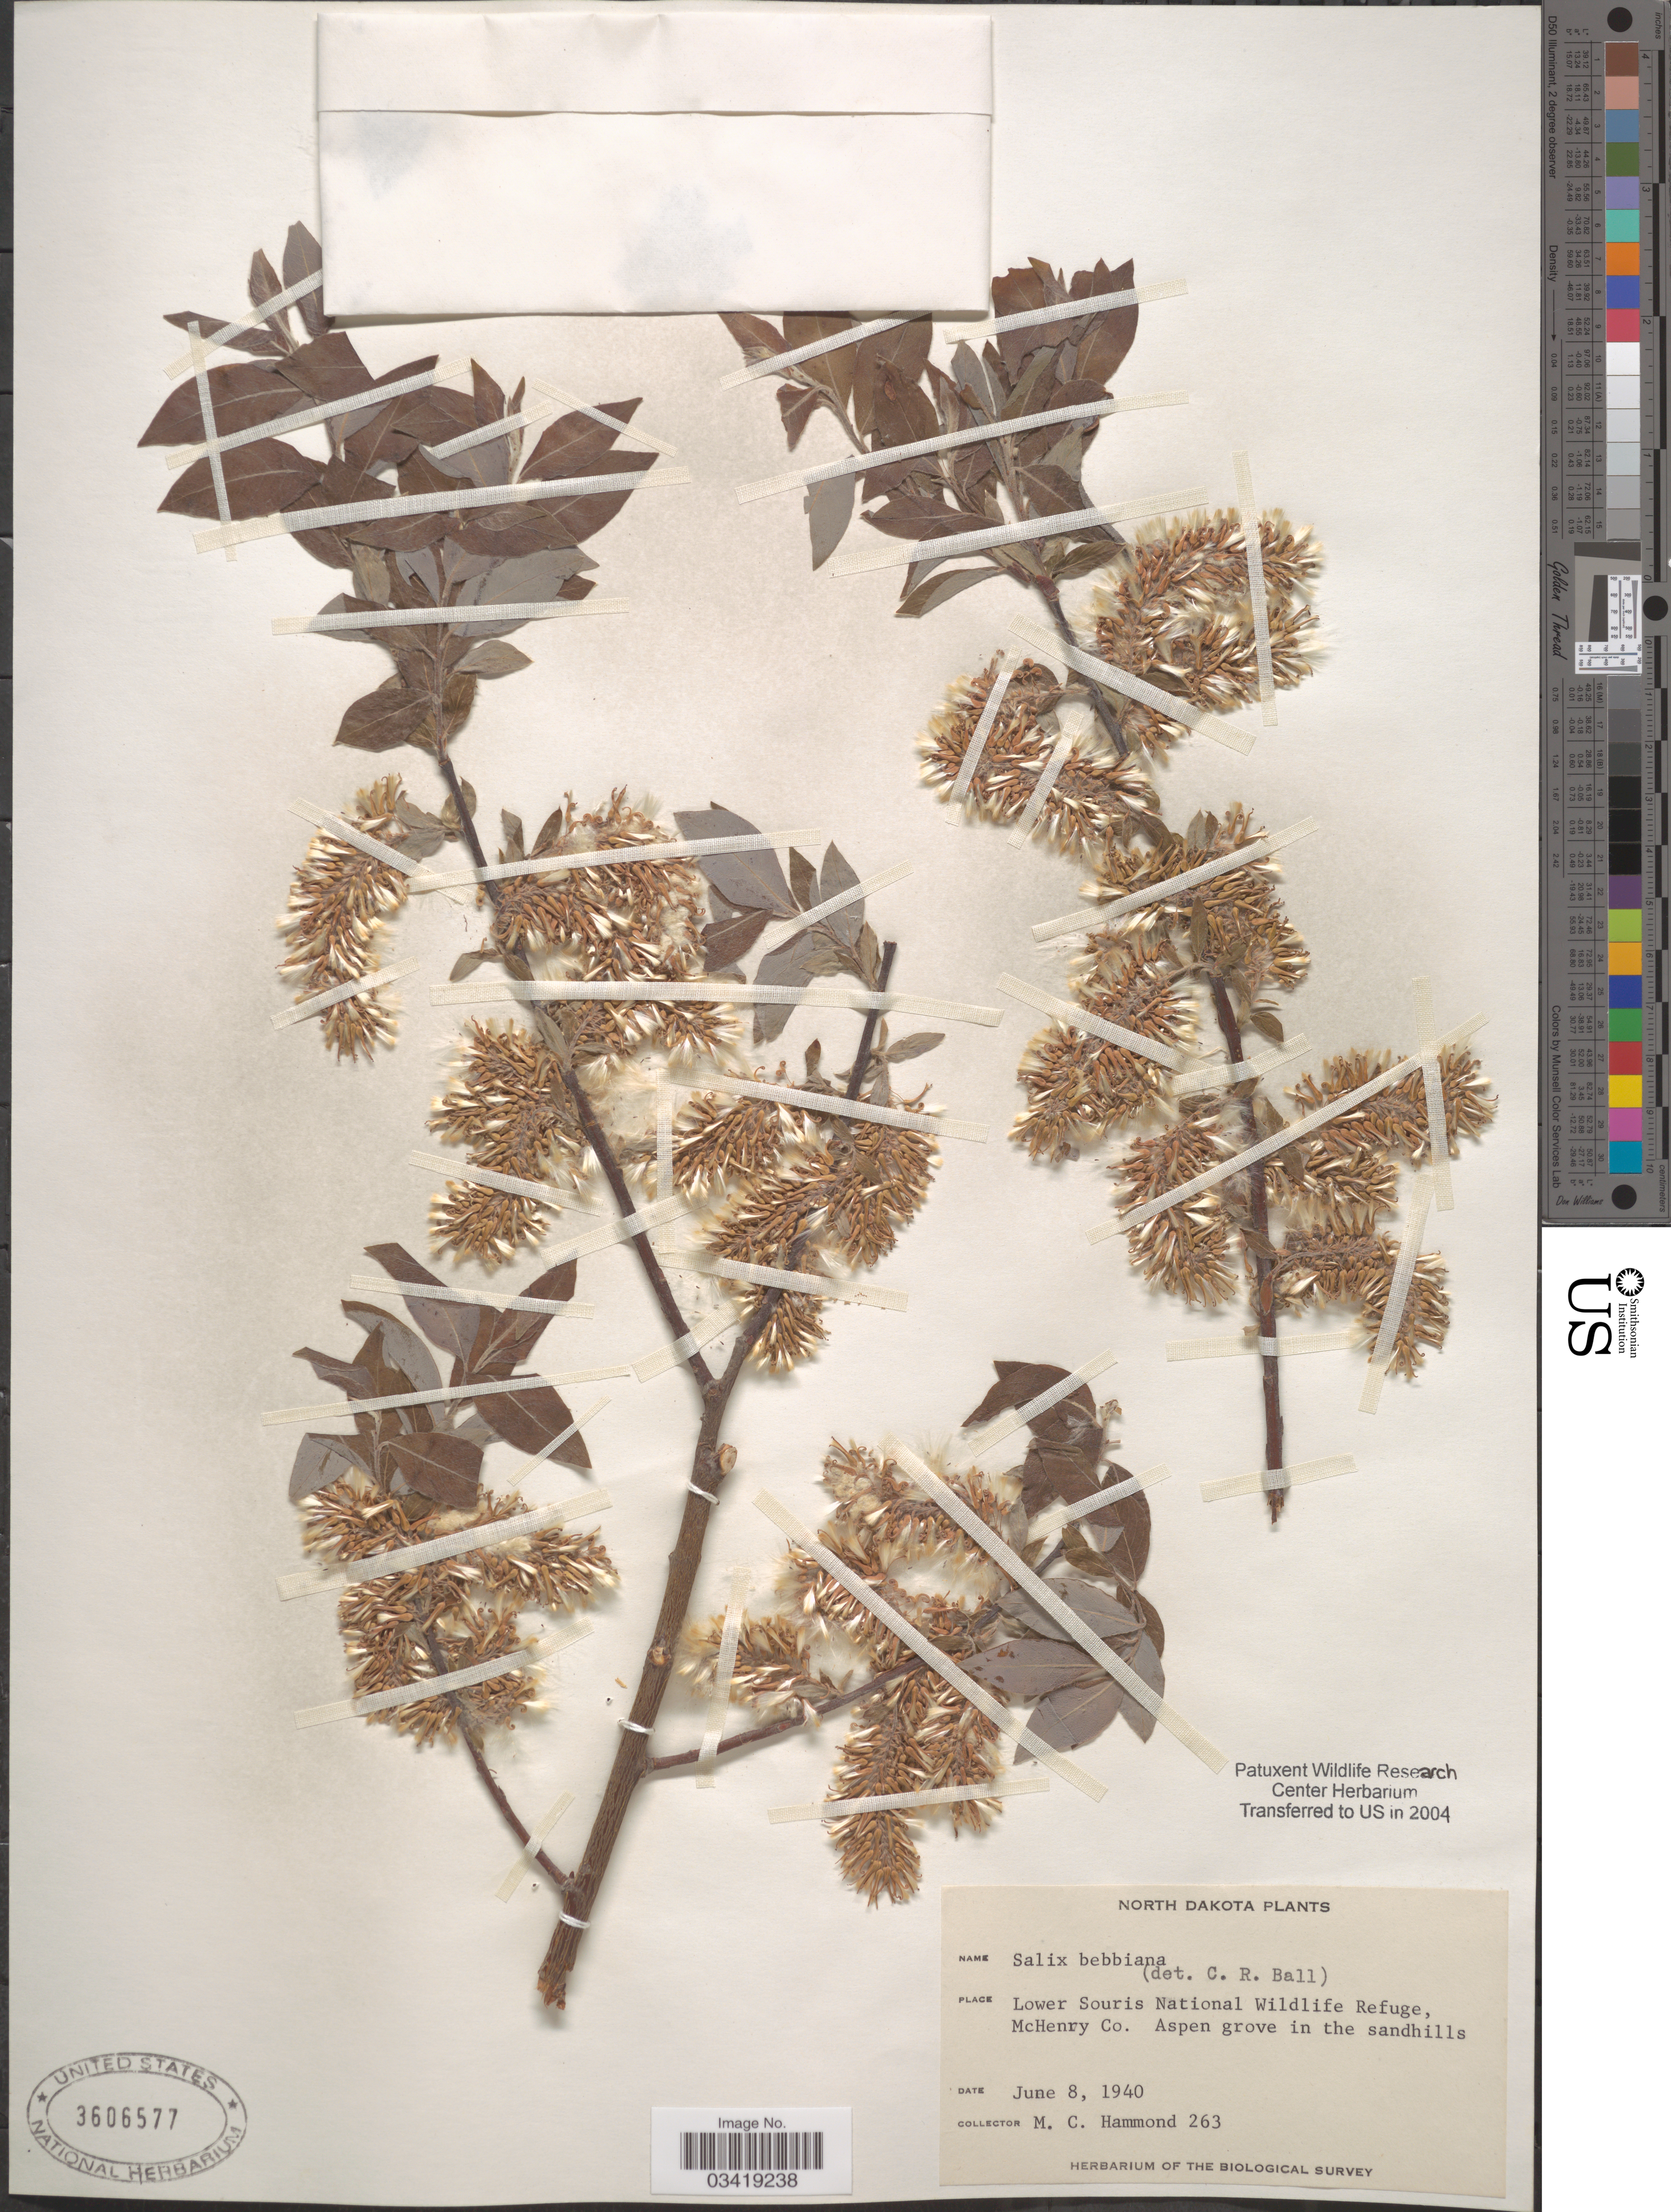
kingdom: Plantae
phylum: Tracheophyta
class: Magnoliopsida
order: Malpighiales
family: Salicaceae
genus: Salix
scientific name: Salix bebbiana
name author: Sarg.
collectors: M. Hammond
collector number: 263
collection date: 1940-06-08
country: United States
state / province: North Dakota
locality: Lower Souris National Wildlife Refuge, McHenry Co.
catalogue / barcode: US 3606577